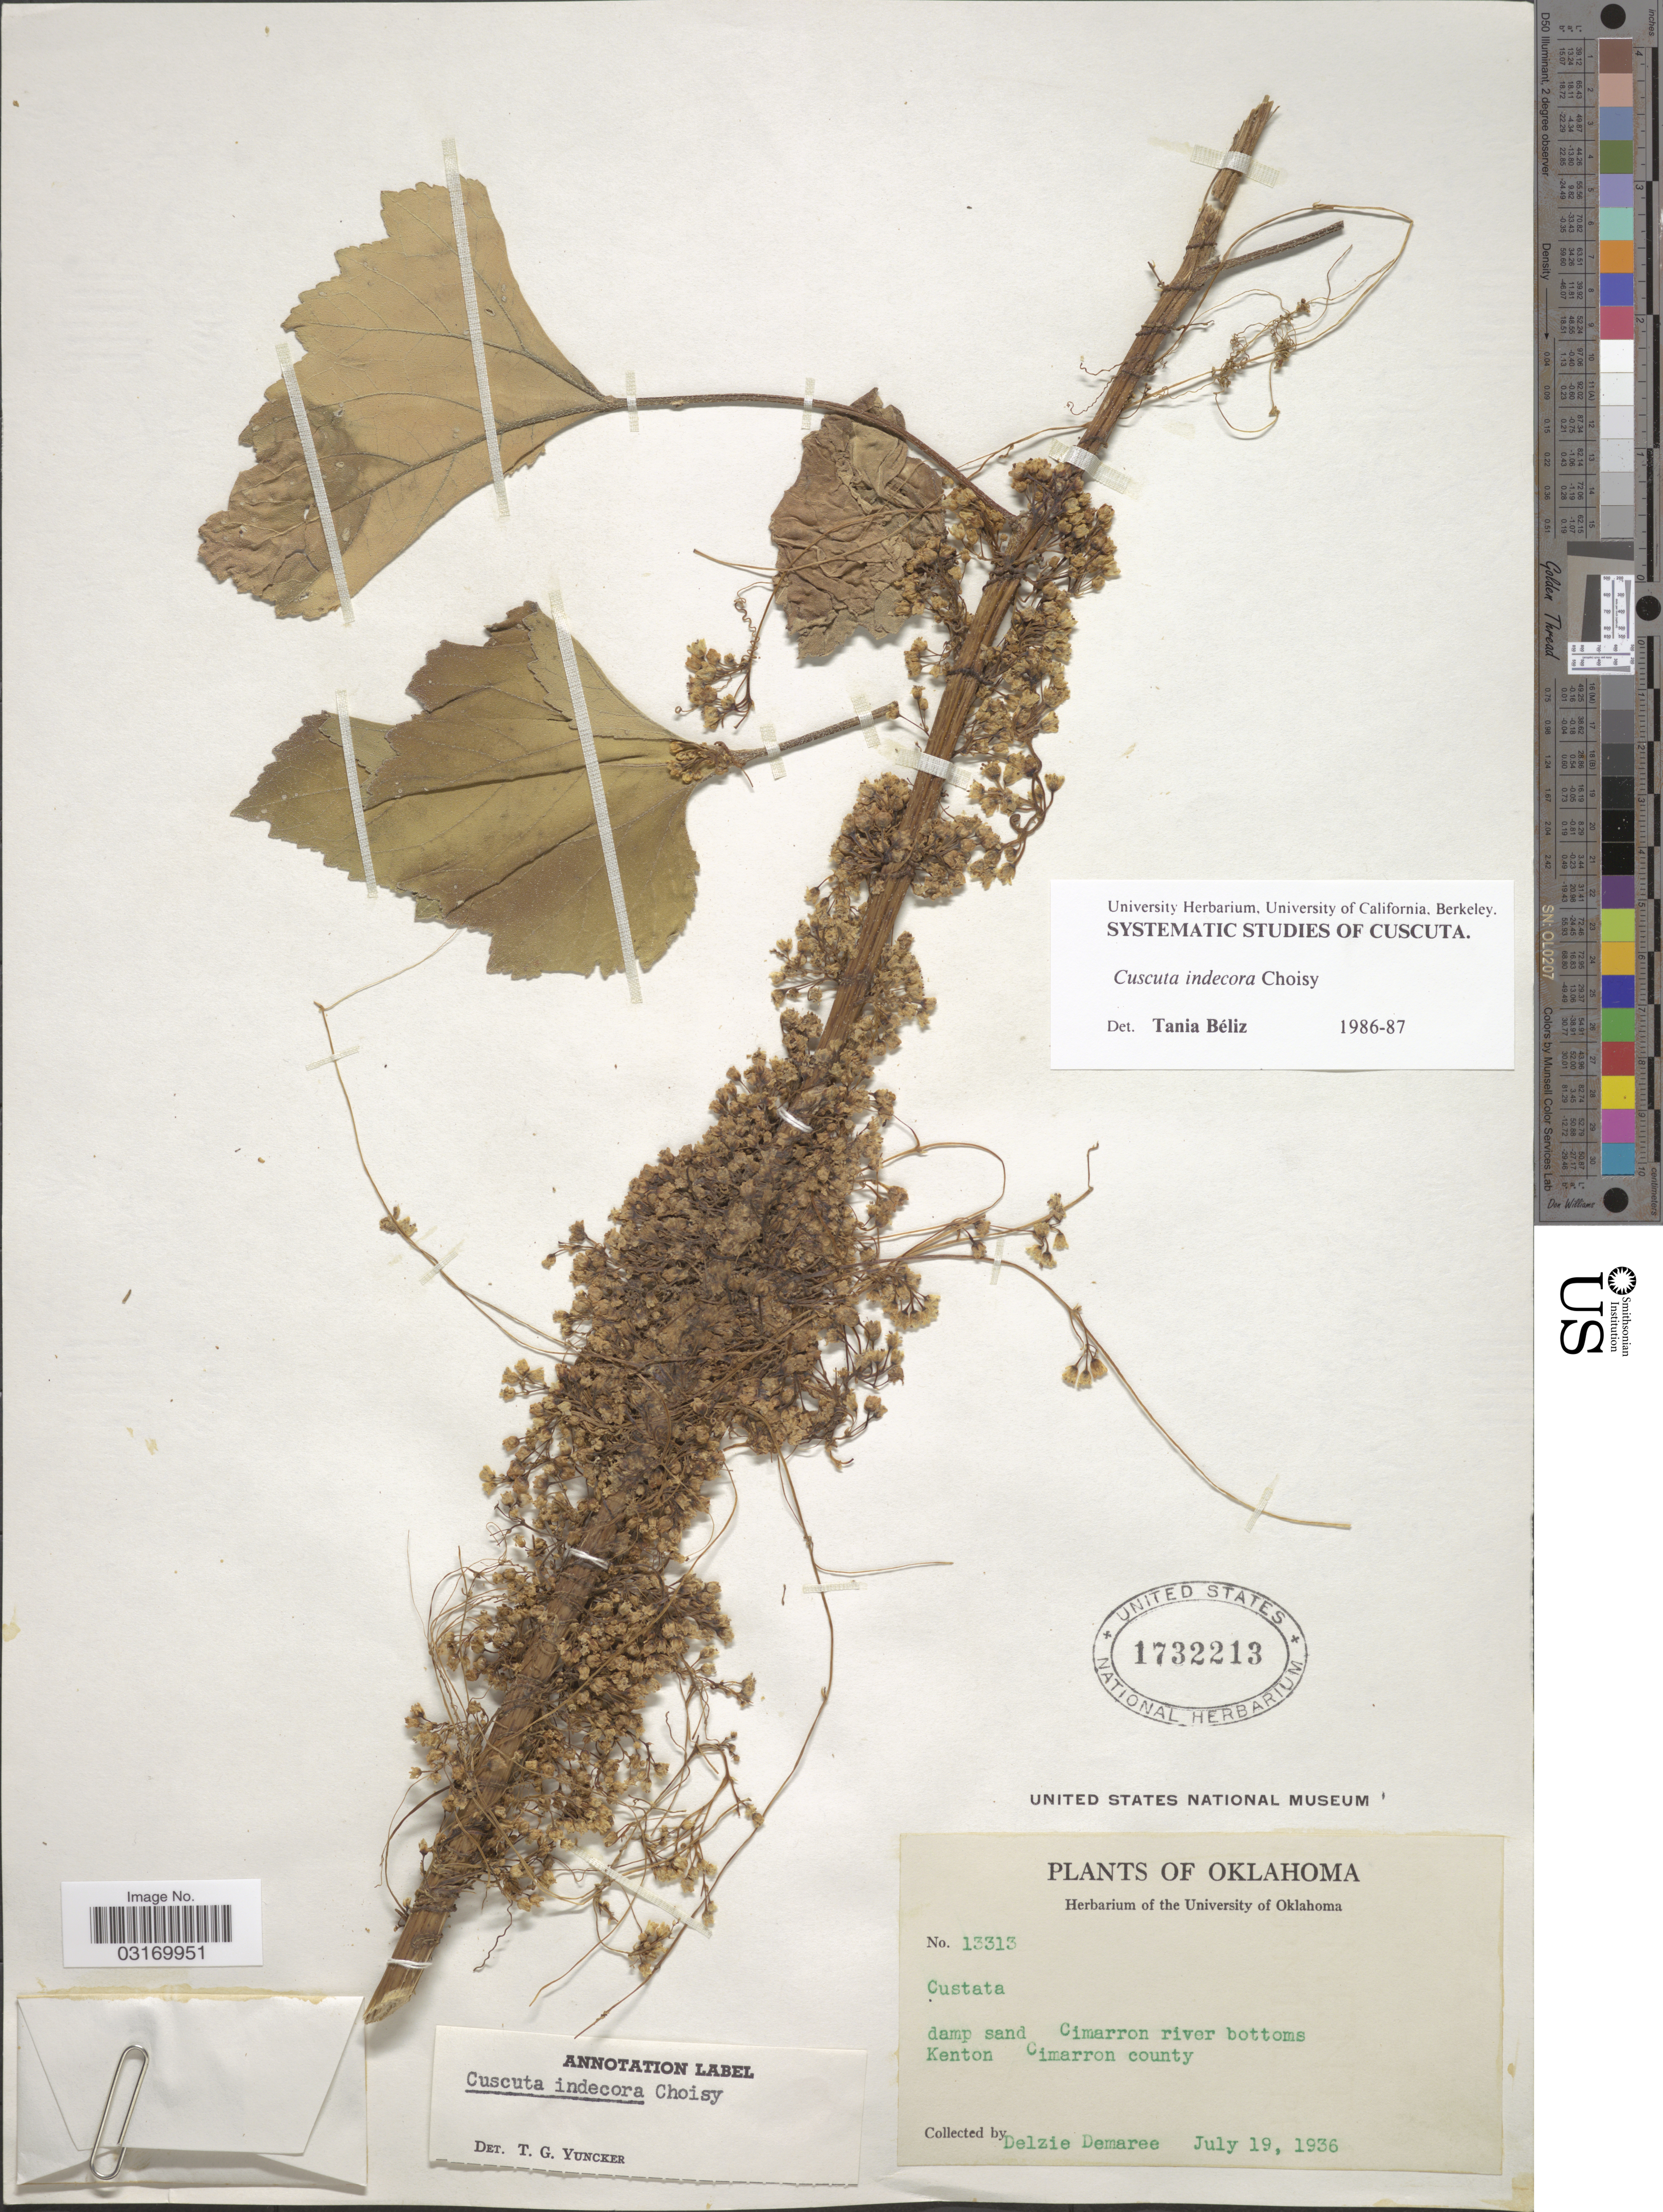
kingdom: Plantae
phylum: Tracheophyta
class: Magnoliopsida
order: Solanales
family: Convolvulaceae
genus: Cuscuta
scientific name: Cuscuta indecora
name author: Choisy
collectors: D. Demaree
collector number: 13313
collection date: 1936-07-19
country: United States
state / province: Oklahoma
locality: Damp sand. Cimarron river bottoms. Kenton Cimarron county.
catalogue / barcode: US 1732213